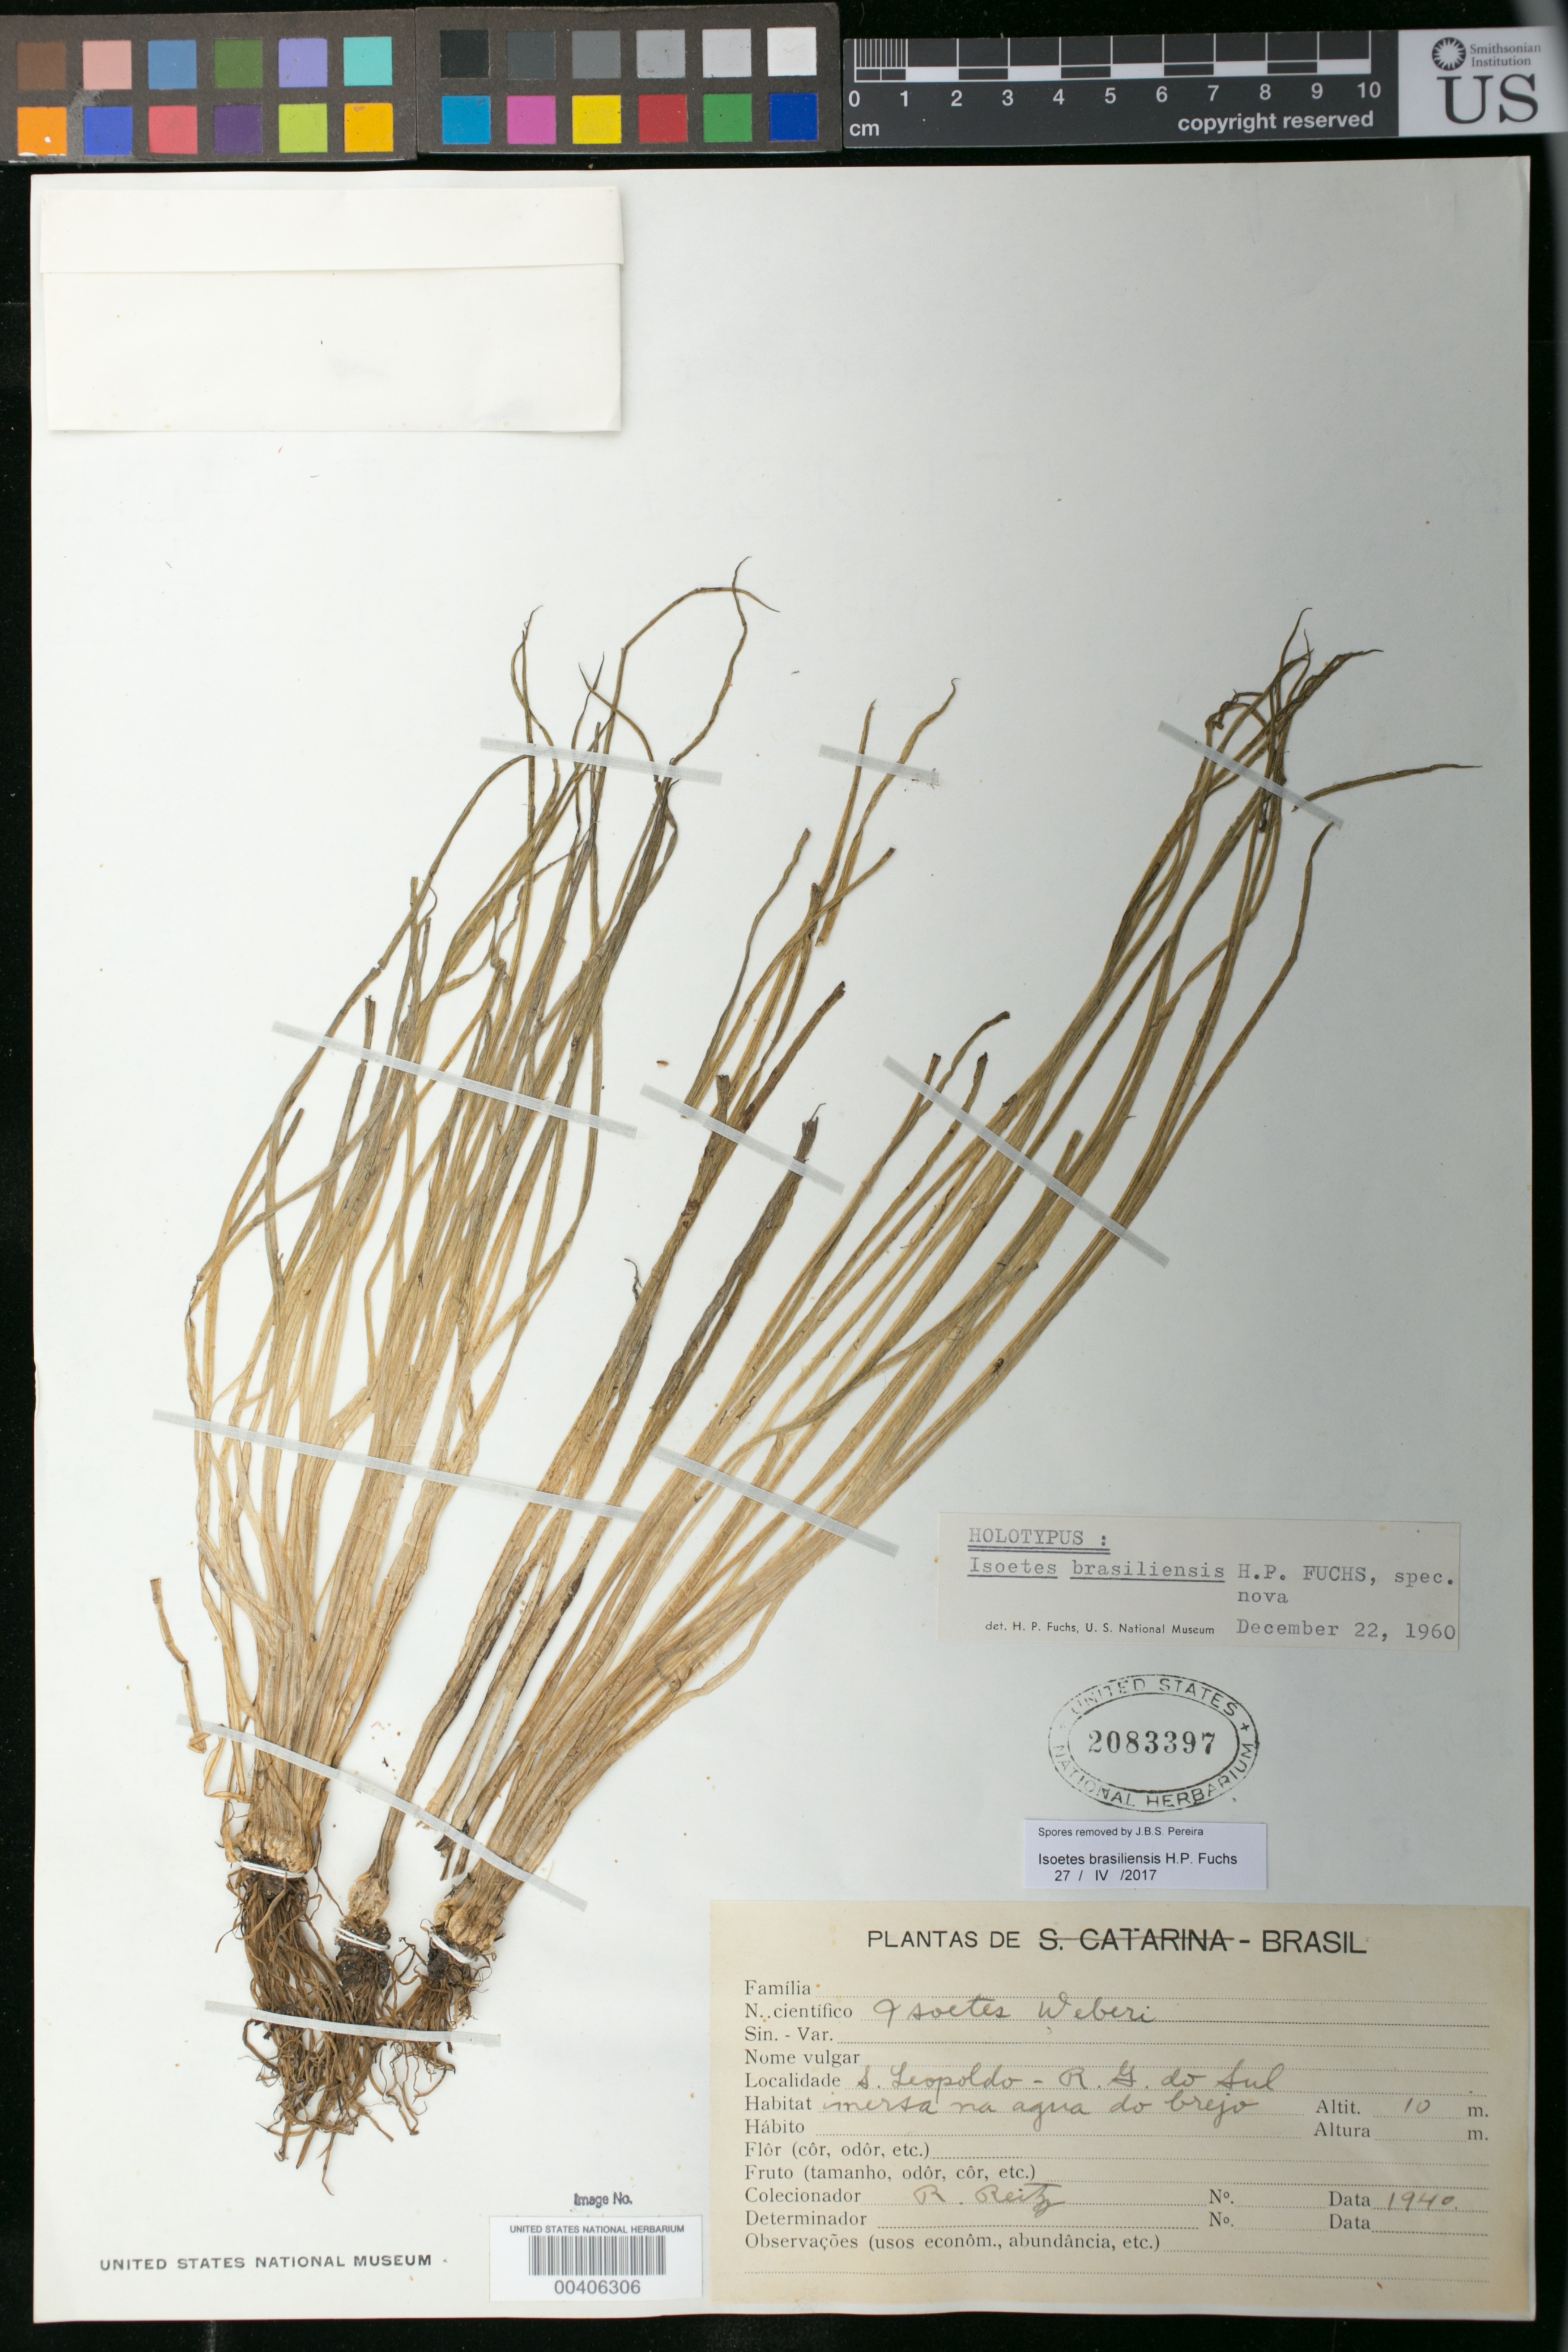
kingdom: Plantae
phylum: Tracheophyta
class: Lycopodiopsida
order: Isoetales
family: Isoetaceae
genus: Isoetes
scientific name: Isoetes brasiliensis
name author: H.P. Fuchs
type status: Holotype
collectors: R. Reitz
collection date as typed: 1940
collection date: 1940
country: Brazil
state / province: Rio Grande do Sul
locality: Sao Leopoldo.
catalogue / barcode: US 2083397